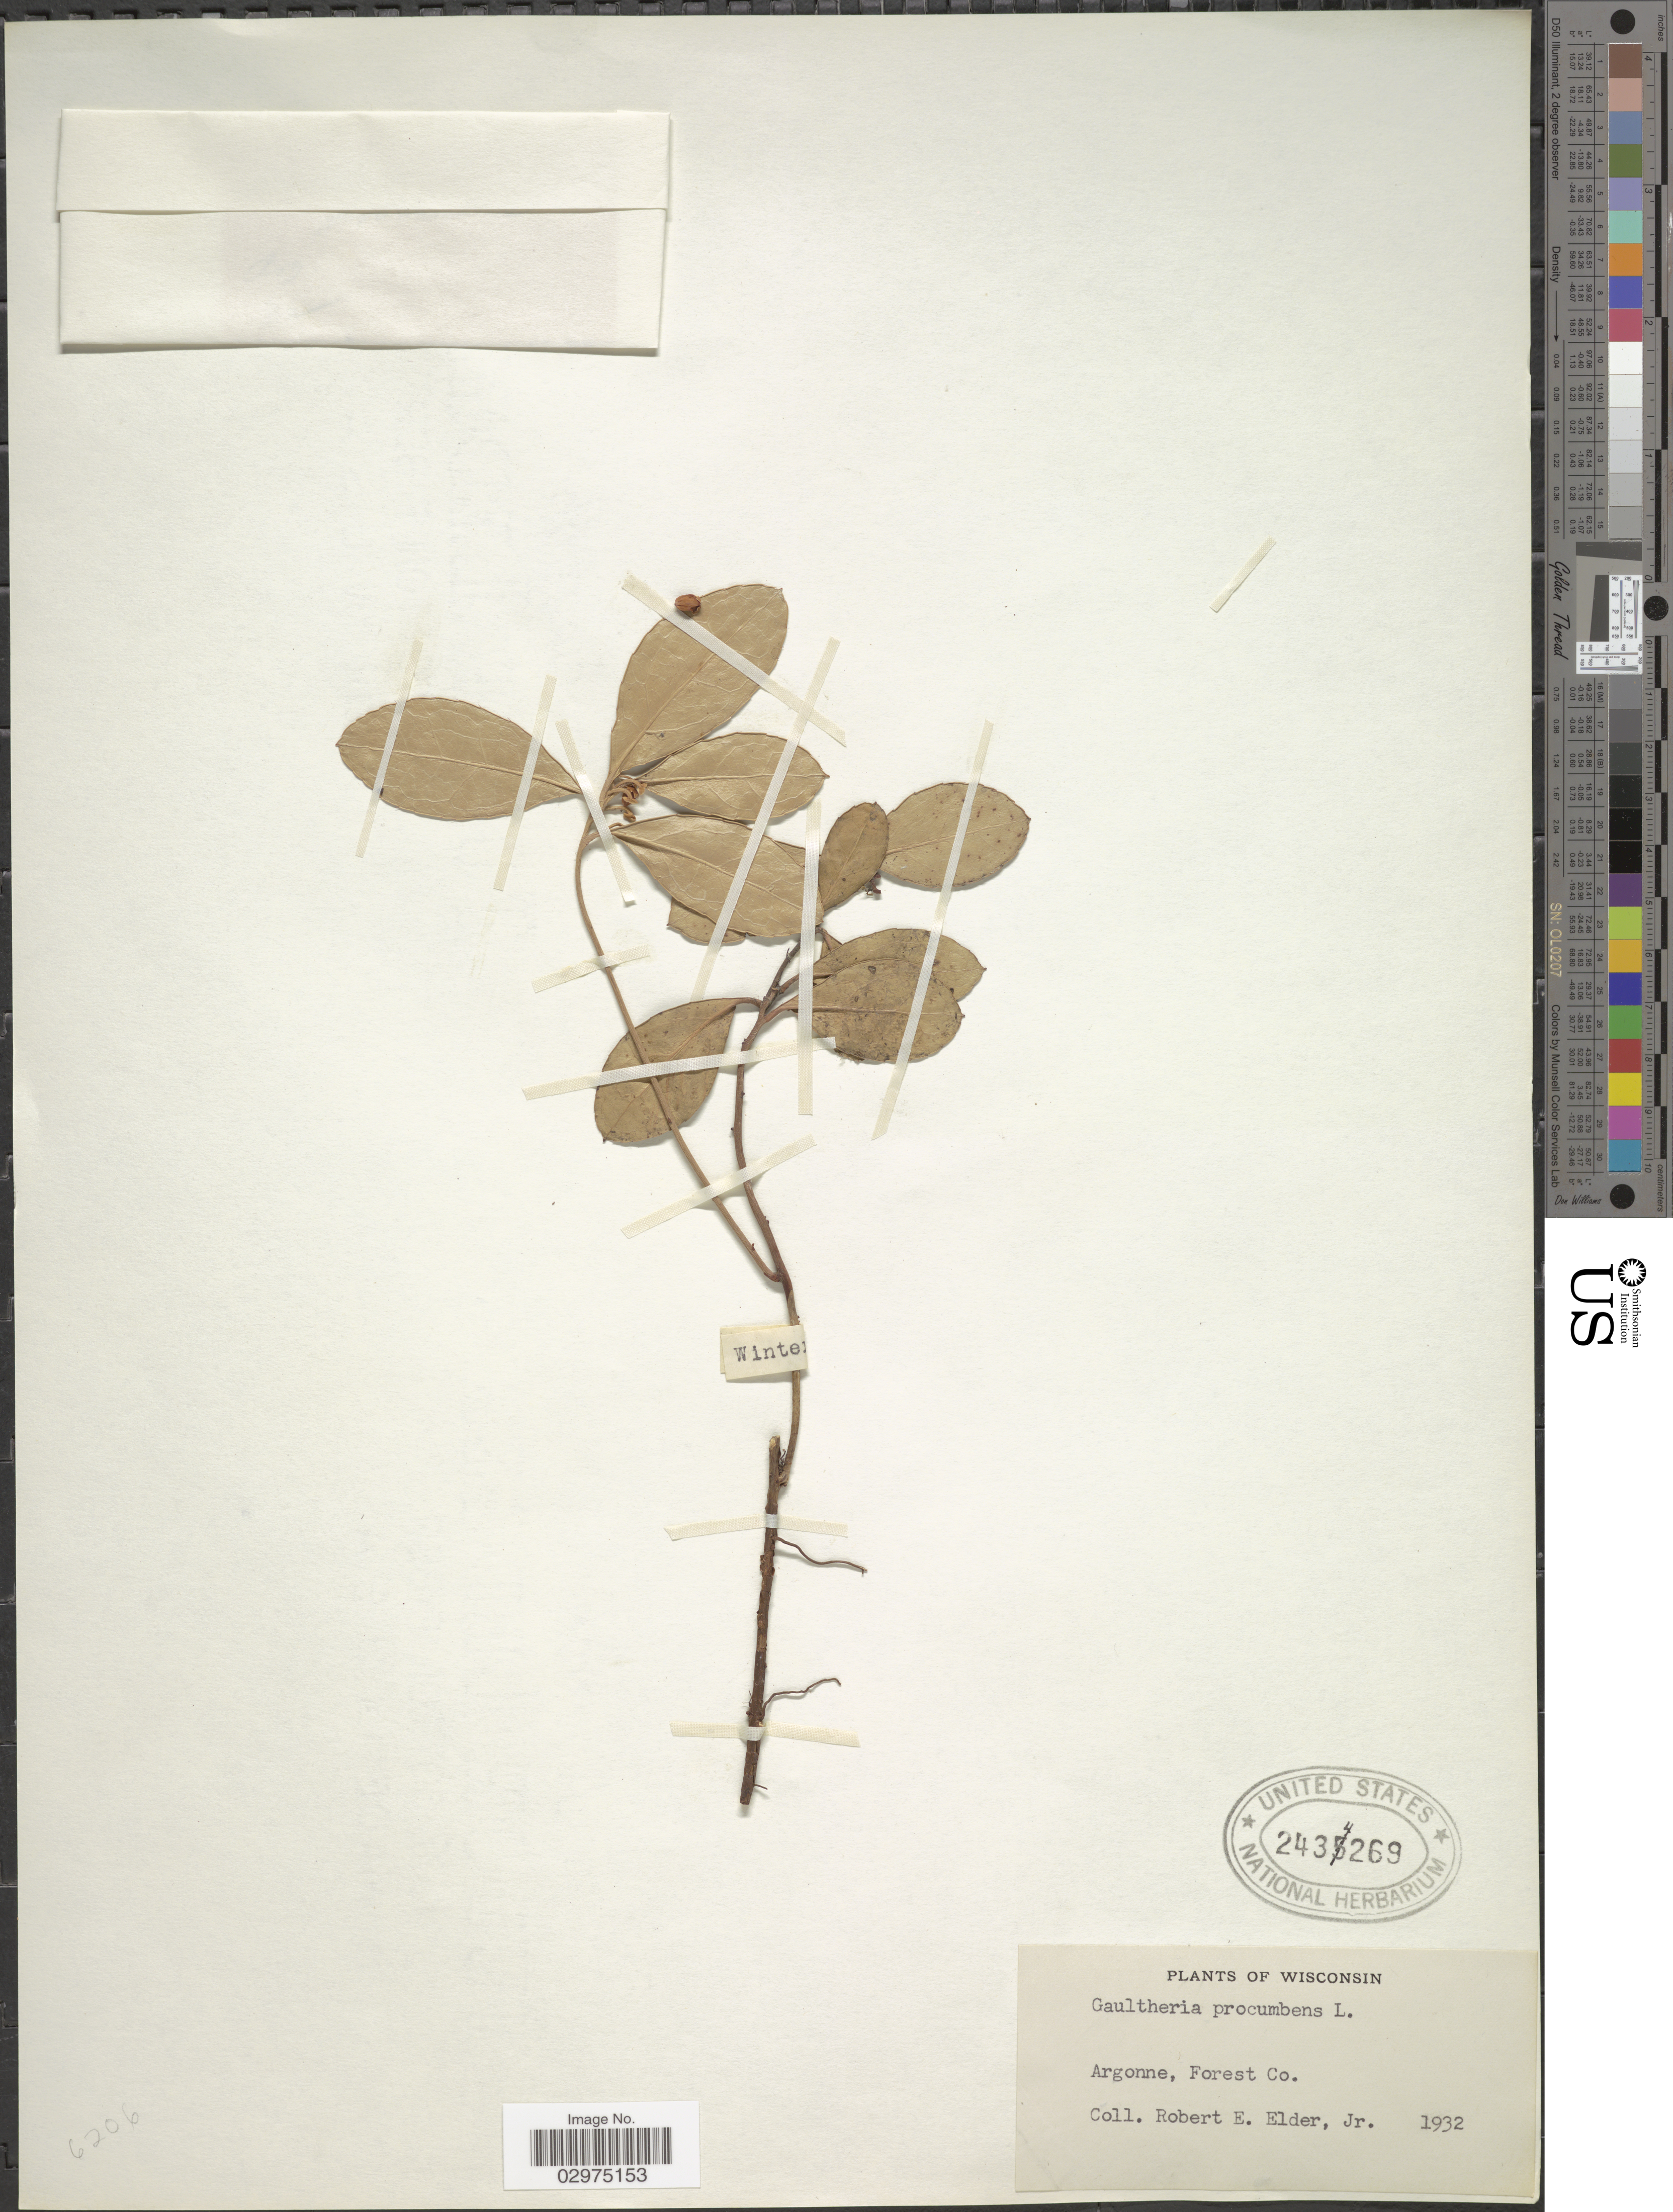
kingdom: Plantae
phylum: Tracheophyta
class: Magnoliopsida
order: Ericales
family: Ericaceae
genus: Gaultheria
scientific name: Gaultheria procumbens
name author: L.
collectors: R. E. Elder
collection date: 1932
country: United States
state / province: Wisconsin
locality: Argonne, Forest Co.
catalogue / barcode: US 2434269